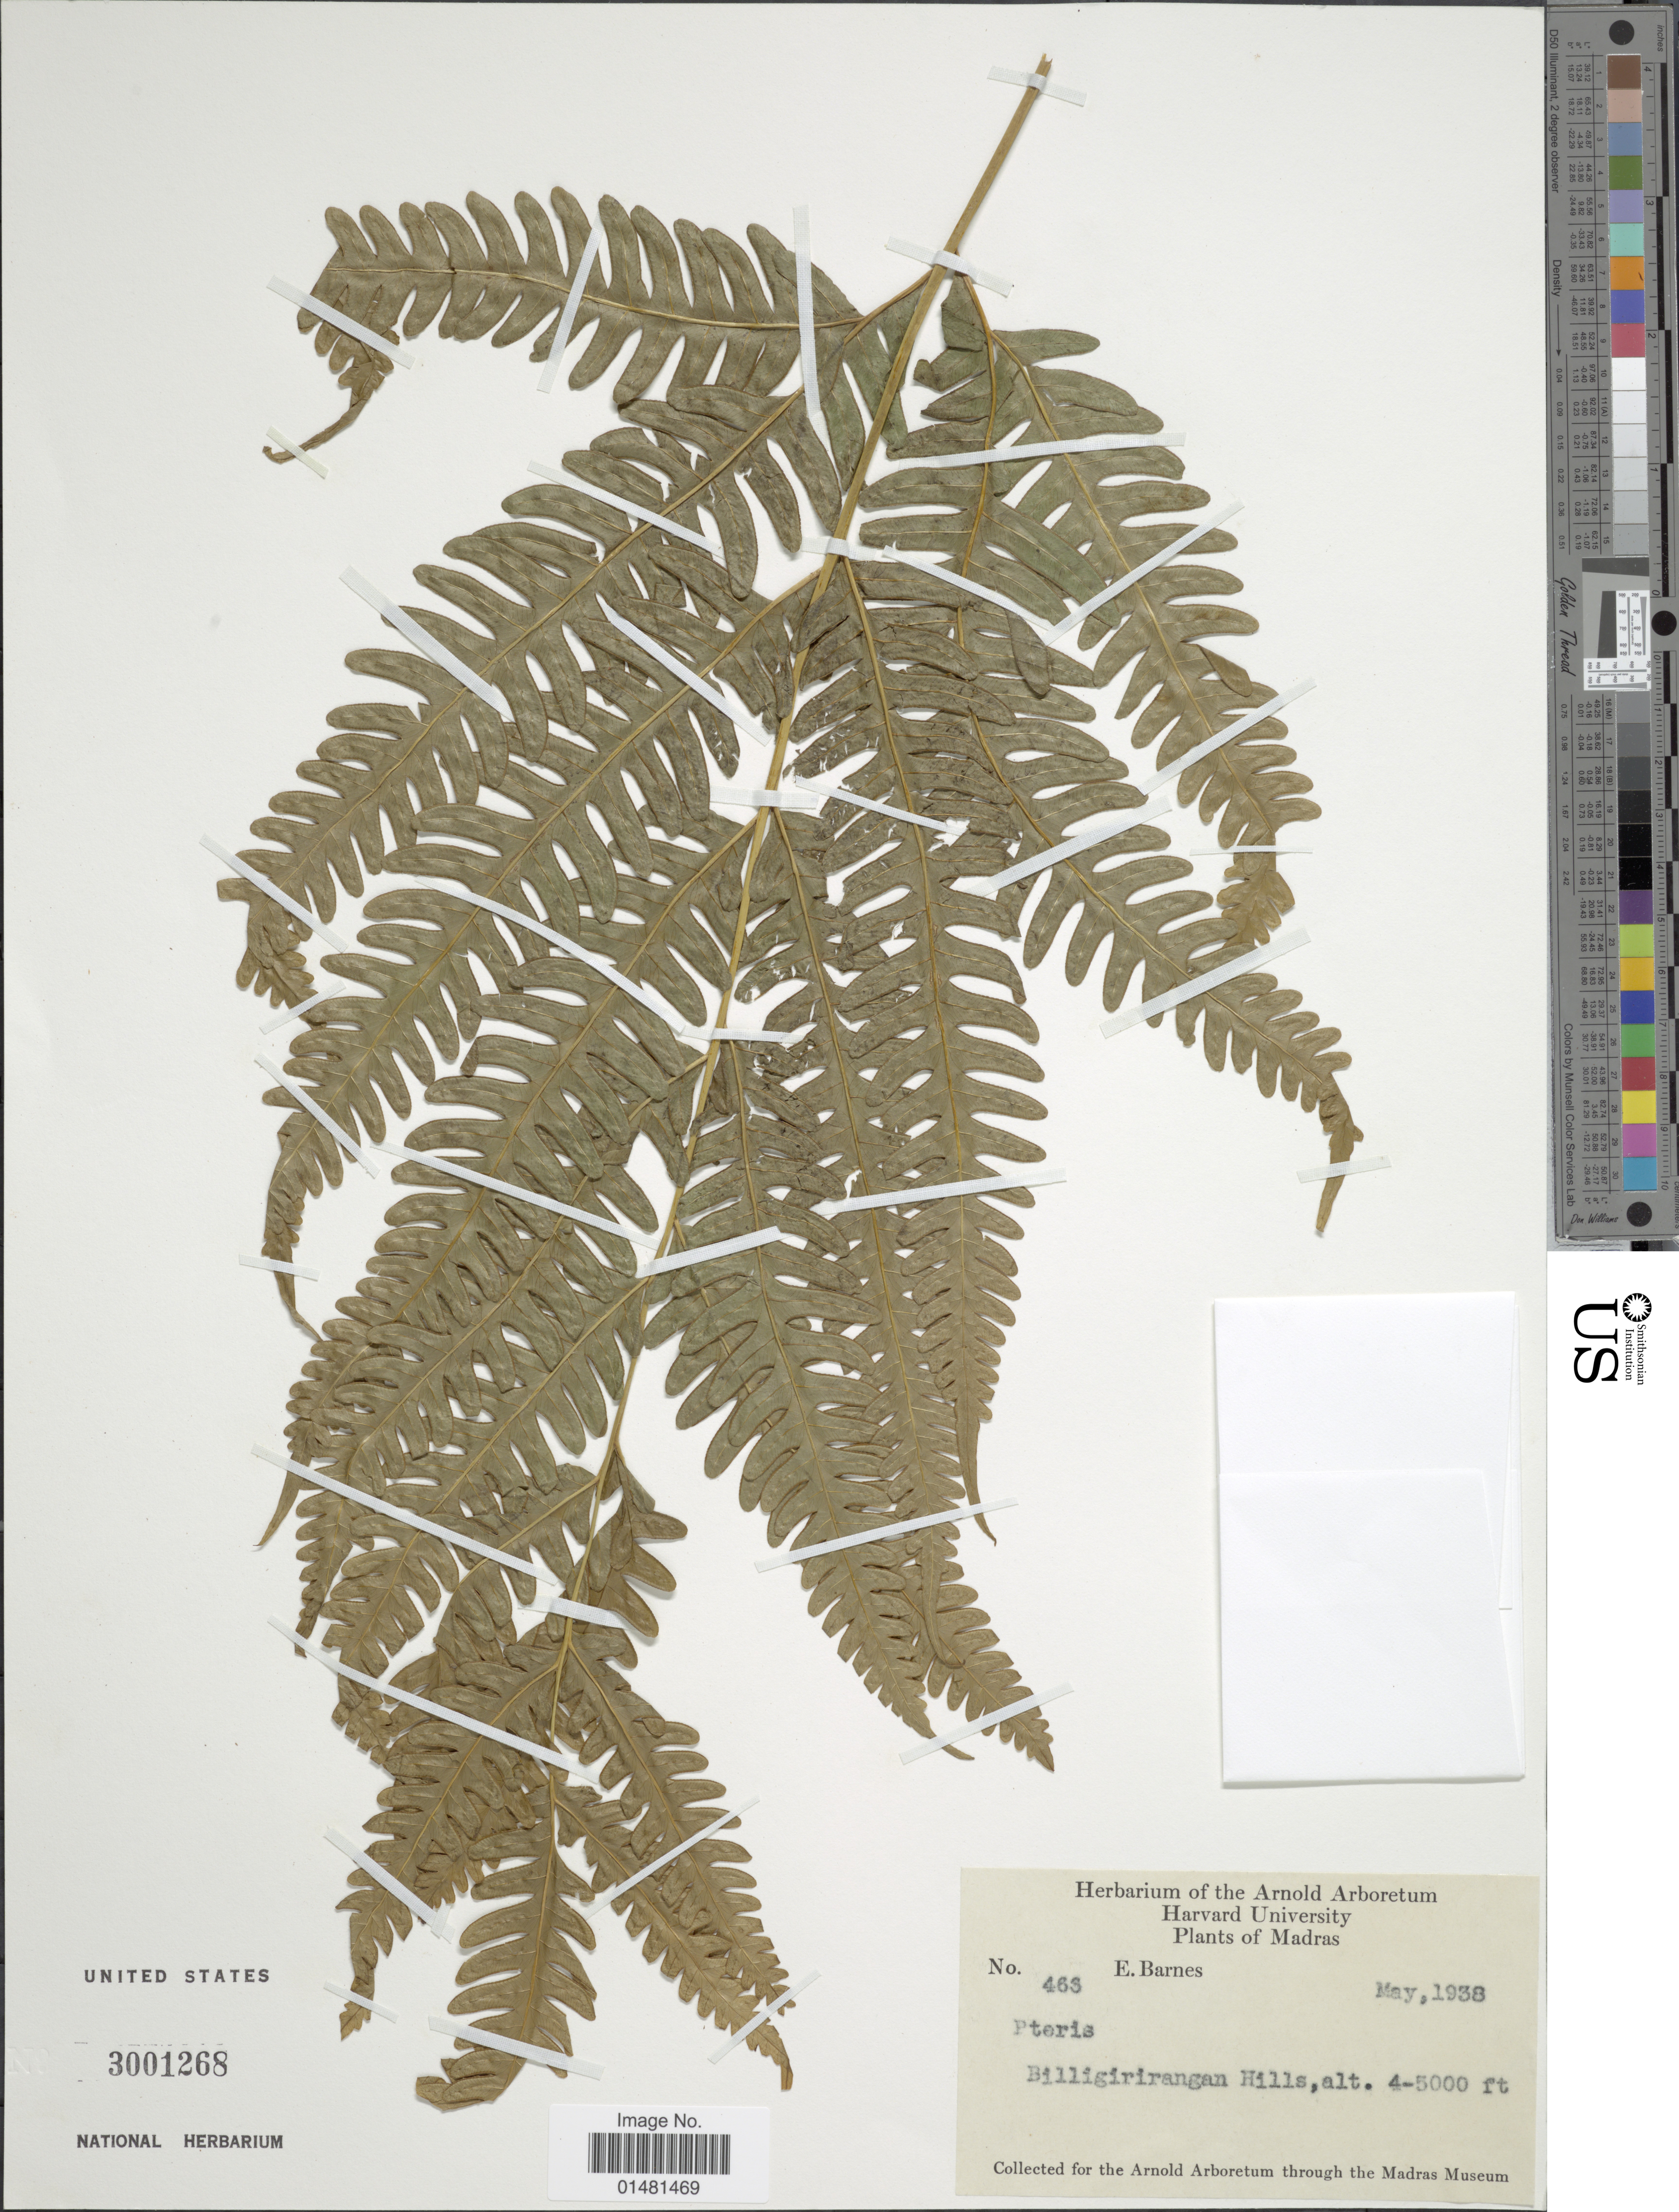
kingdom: Plantae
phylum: Tracheophyta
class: Polypodiopsida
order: Polypodiales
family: Pteridaceae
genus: Pteris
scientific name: Pteris sp.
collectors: E. Barnes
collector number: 463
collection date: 1938-05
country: India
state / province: Tamil Nadu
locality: Madras, Billigirirangan Hills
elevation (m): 1219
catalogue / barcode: US 3001268